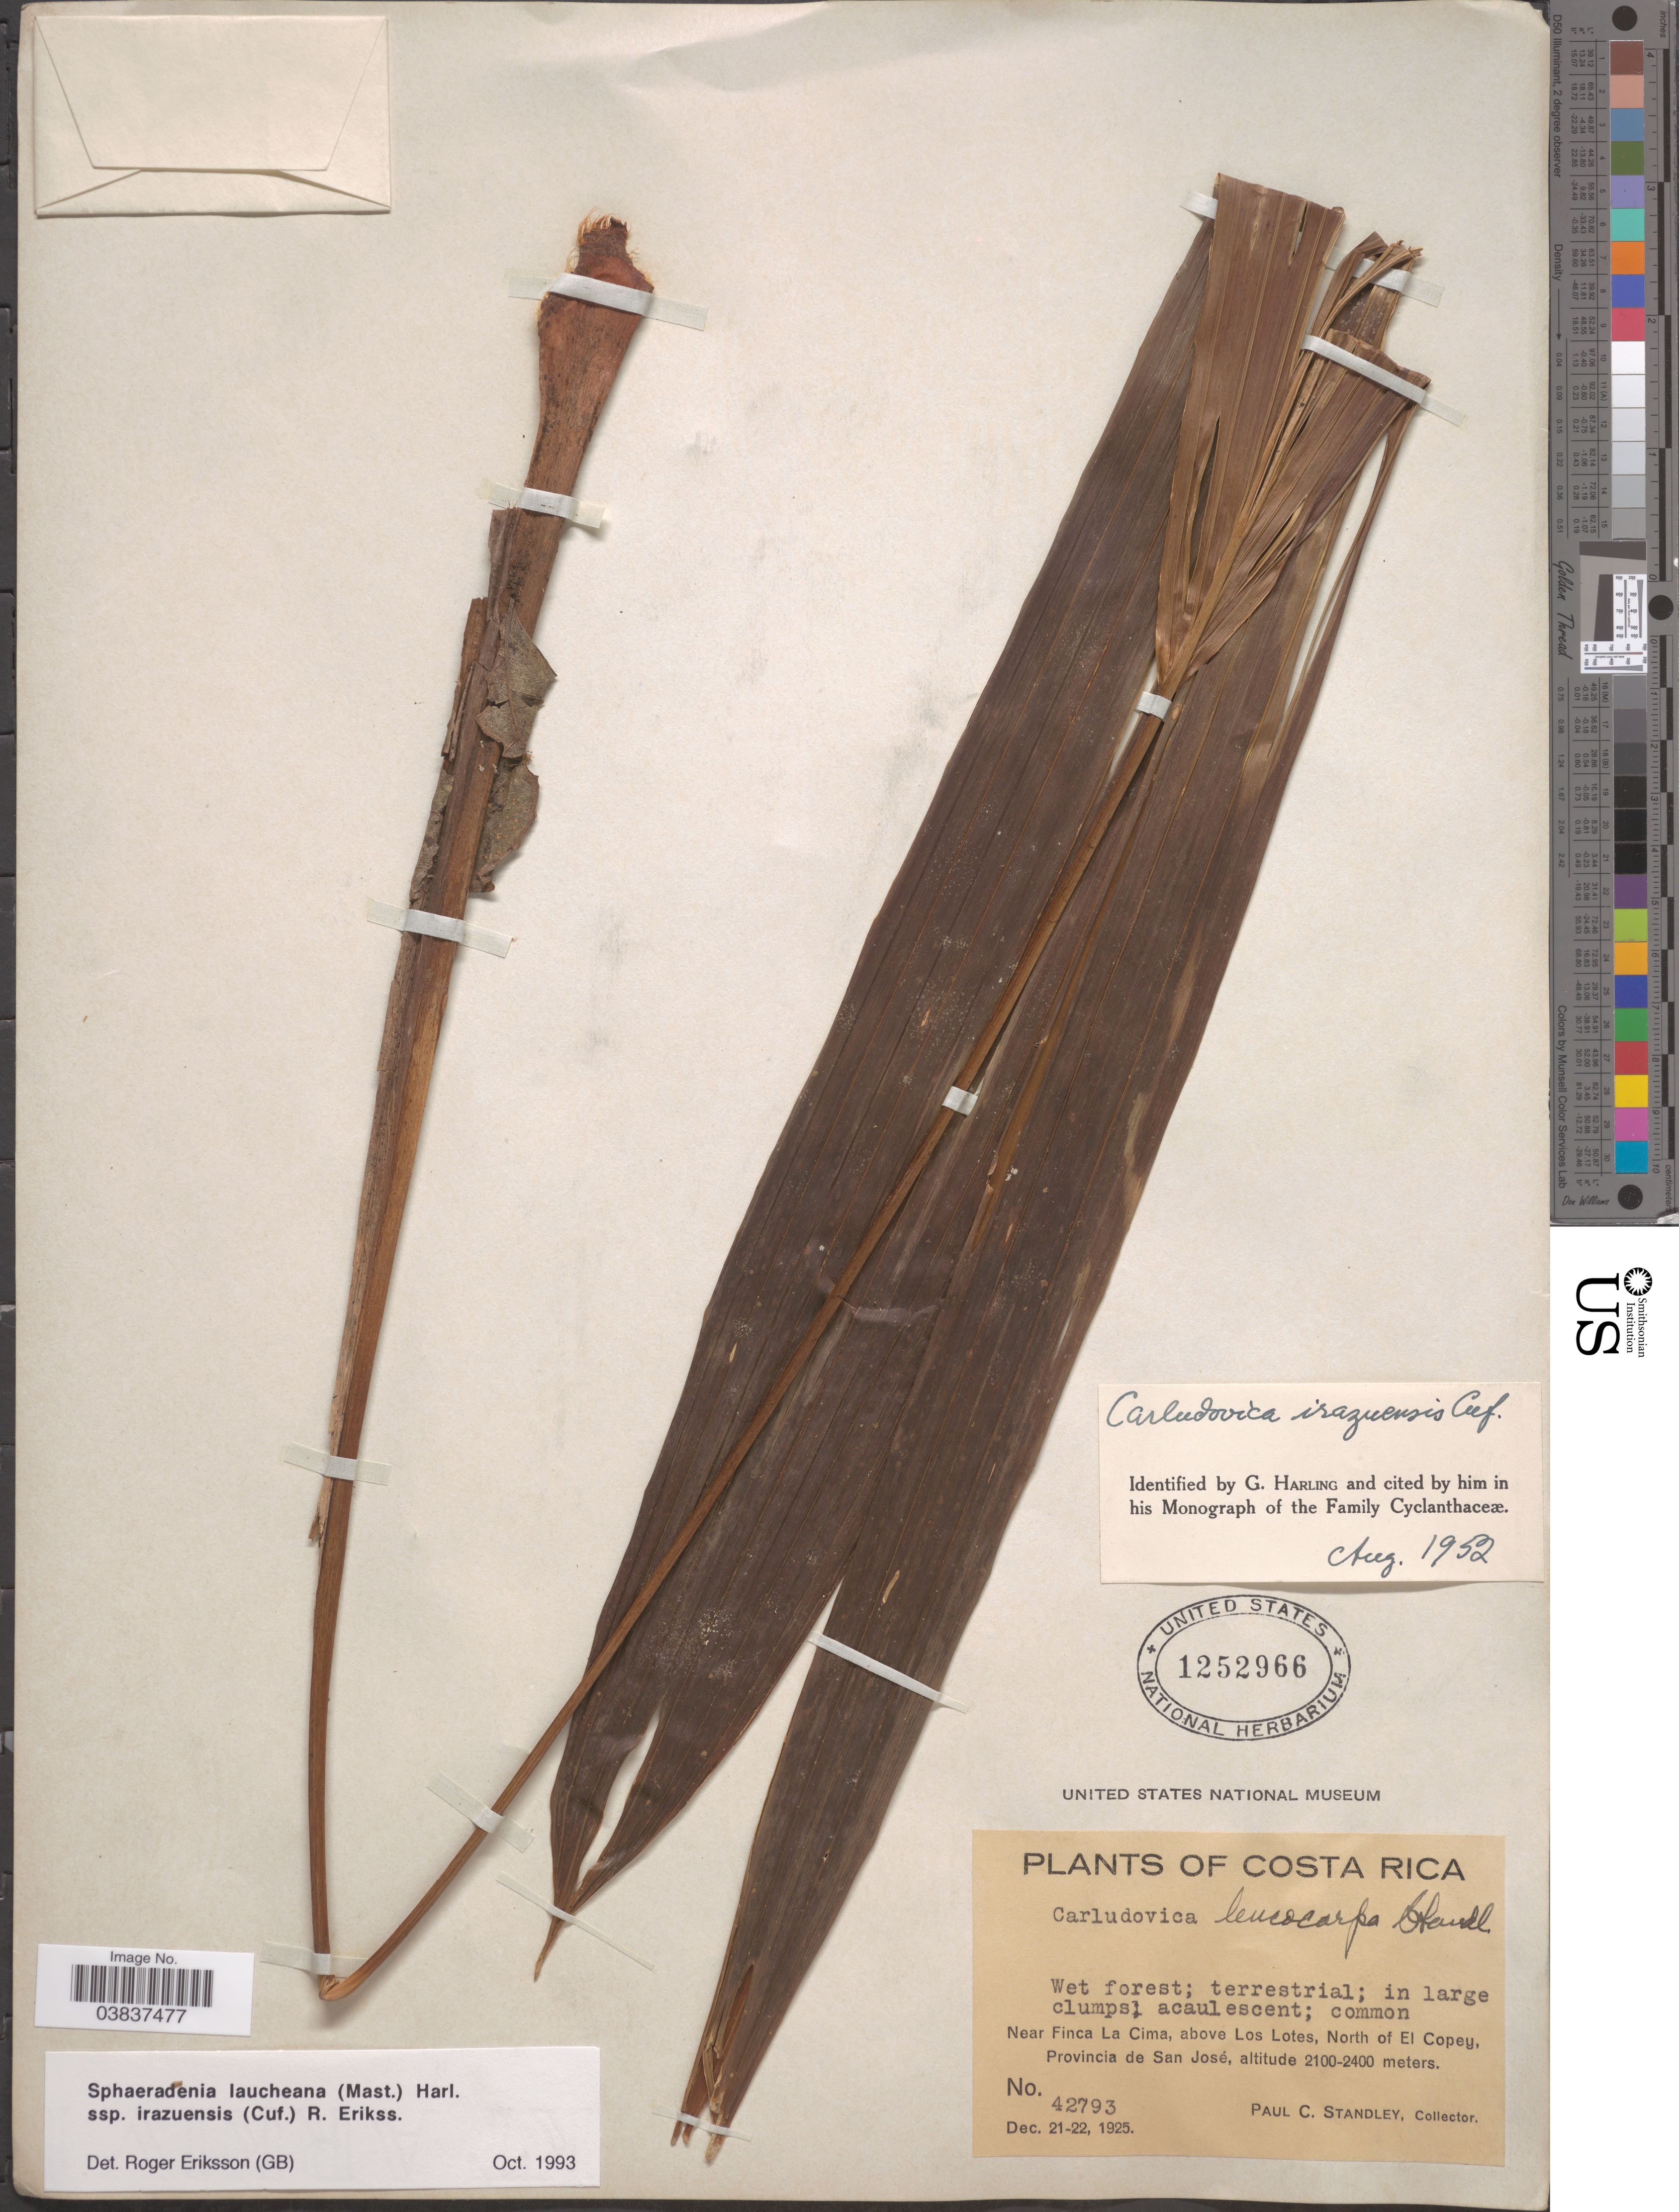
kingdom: Plantae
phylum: Tracheophyta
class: Liliopsida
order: Pandanales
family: Cyclanthaceae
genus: Sphaeradenia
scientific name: Sphaeradenia laucheana subsp. irazuensis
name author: (Cufod.) R. Erikss.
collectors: P. C. Standley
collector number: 42793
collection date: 1925-12-21/1925-12-22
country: Costa Rica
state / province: San José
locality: Near Finca La Cima, above Los Lotes, North of El Copey.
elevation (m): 2100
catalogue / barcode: US 1252966